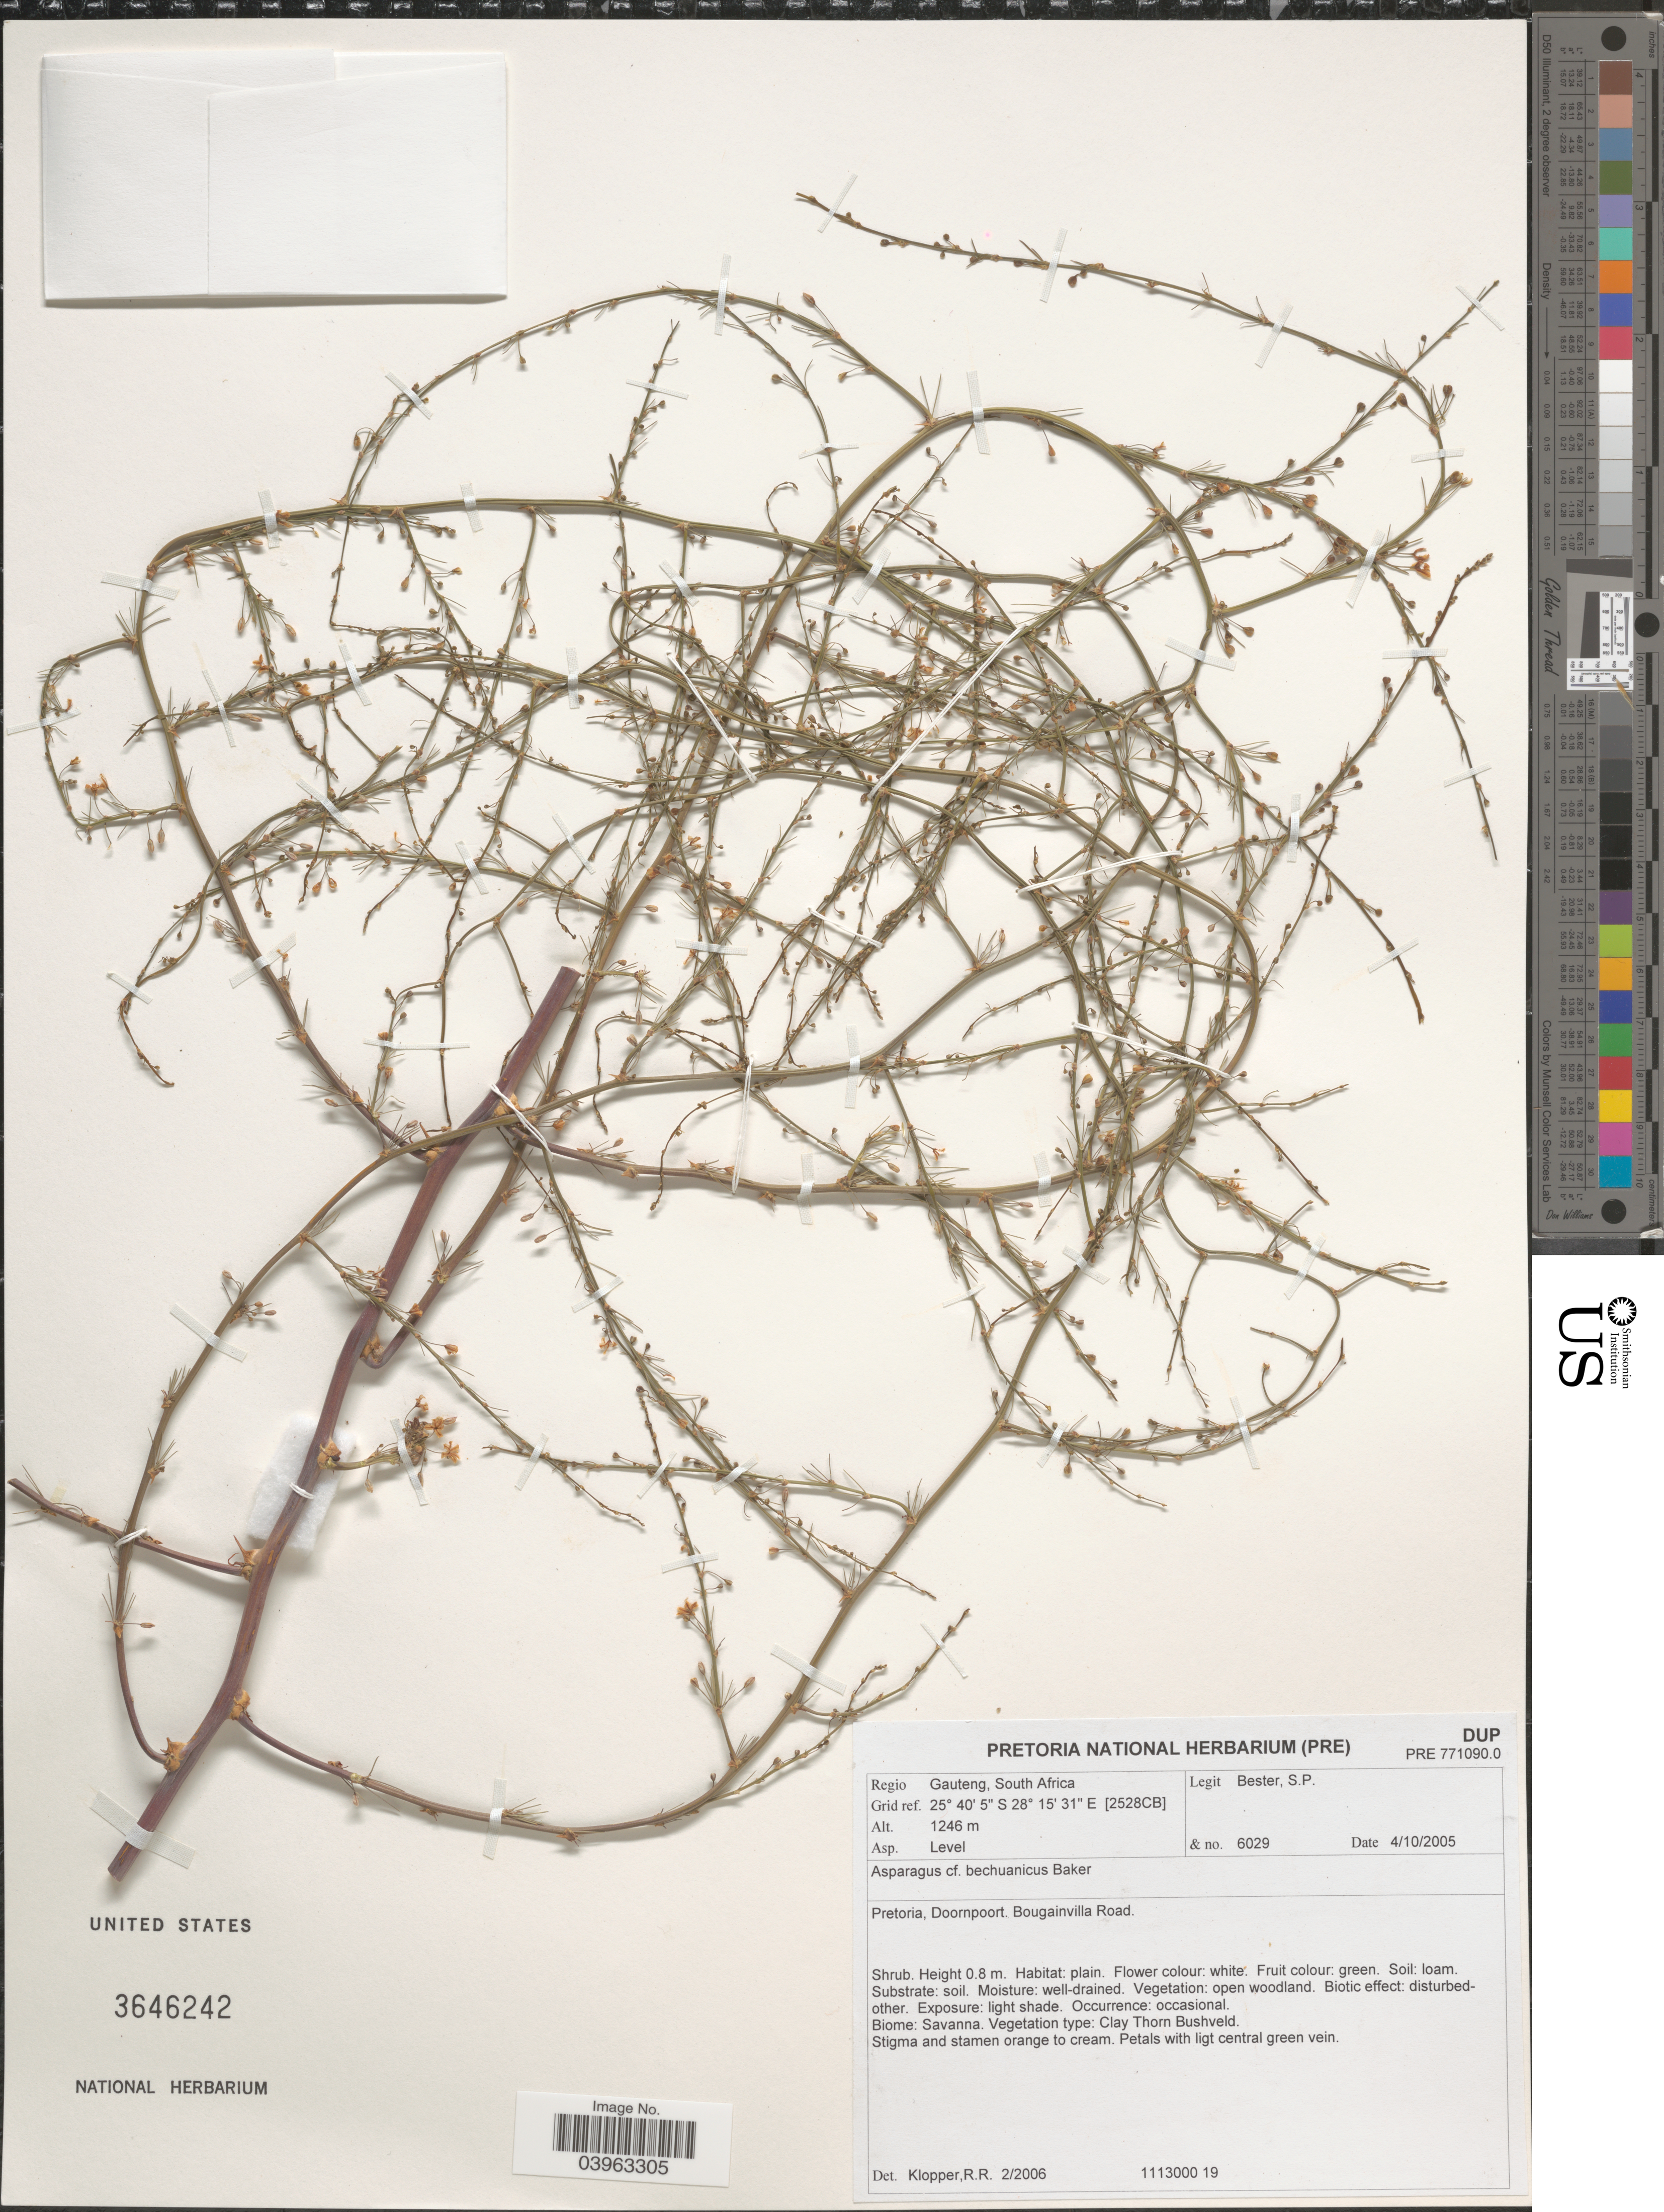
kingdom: Plantae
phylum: Tracheophyta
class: Liliopsida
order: Asparagales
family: Asparagaceae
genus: Asparagus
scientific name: Asparagus sp.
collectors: S. Bester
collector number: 6029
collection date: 2005-10-04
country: South Africa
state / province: Gauteng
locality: Regio Gauteng. Grid ref. [2528CB]. Pretoria, Doornpoort, Bougainvilla Road.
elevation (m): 1246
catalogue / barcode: US 3646242